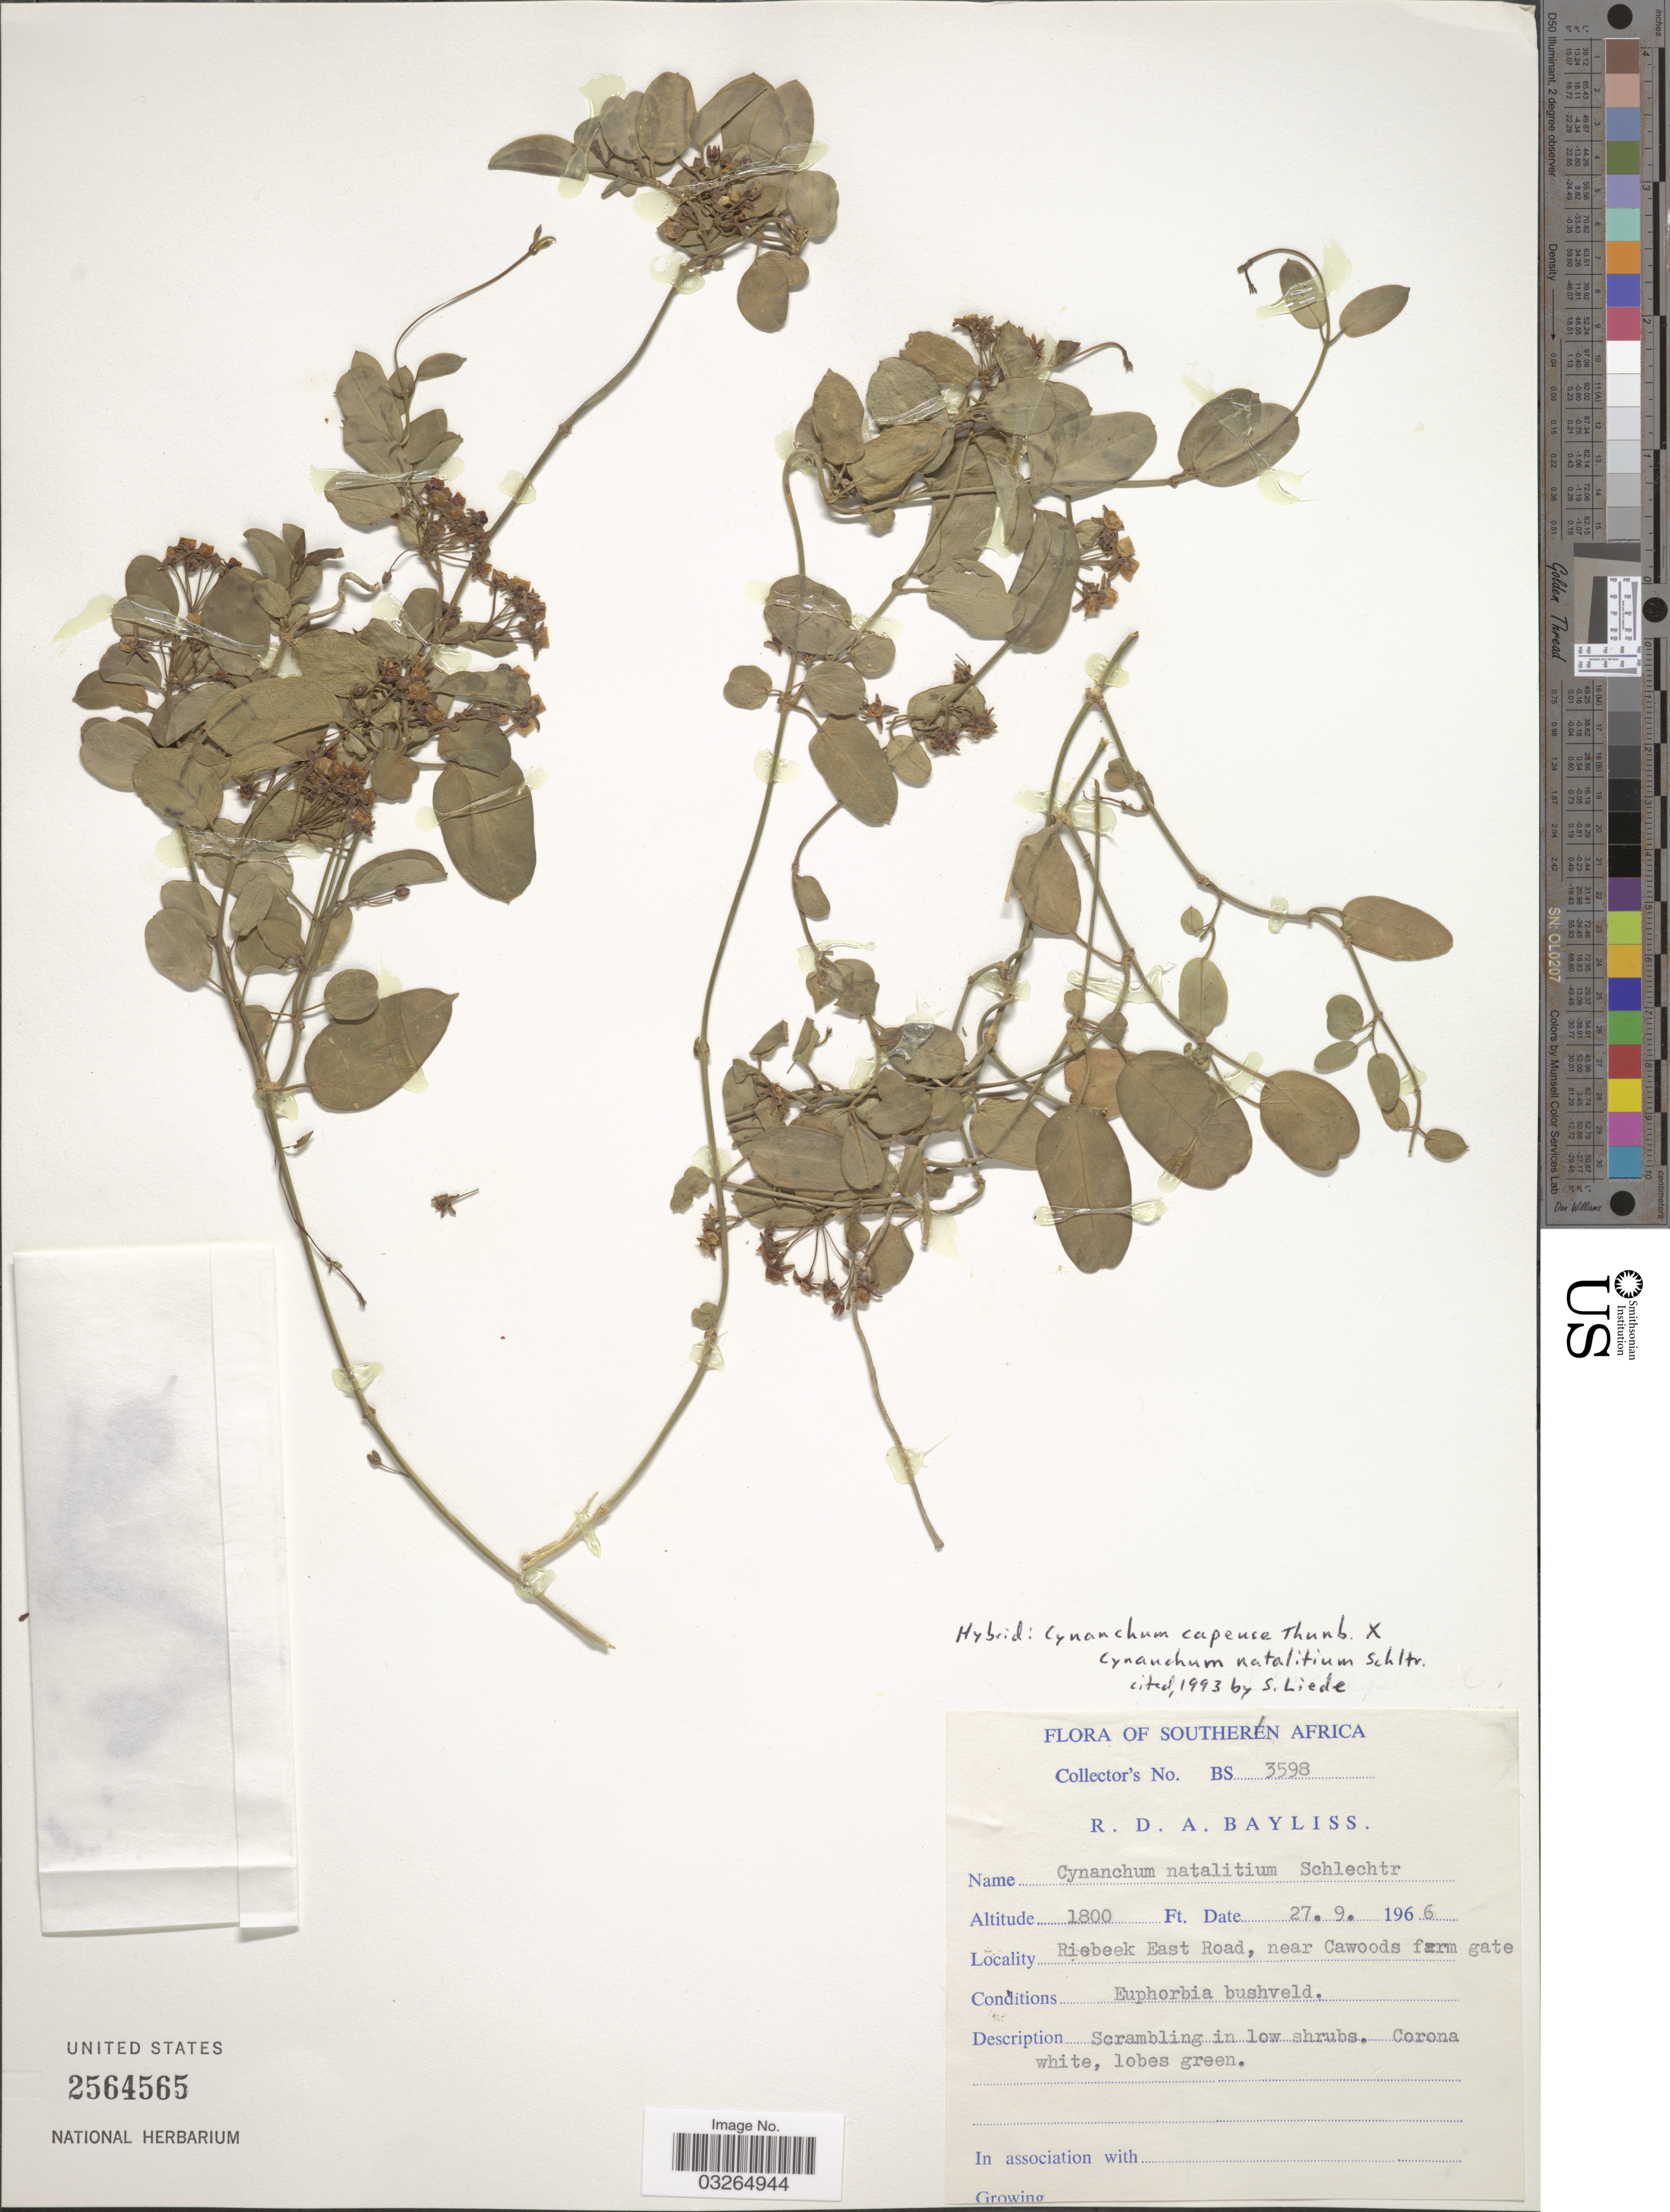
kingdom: Plantae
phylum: Tracheophyta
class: Magnoliopsida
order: Gentianales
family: Apocynaceae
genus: Cynanchum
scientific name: Cynanchum ellipticum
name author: (Harv.) R.A. Dyer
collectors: R. Bayliss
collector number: BS3598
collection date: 1966-09-27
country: South Africa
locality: Riebeek East Road, near Cawoods farm gate.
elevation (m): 549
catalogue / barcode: US 2564565